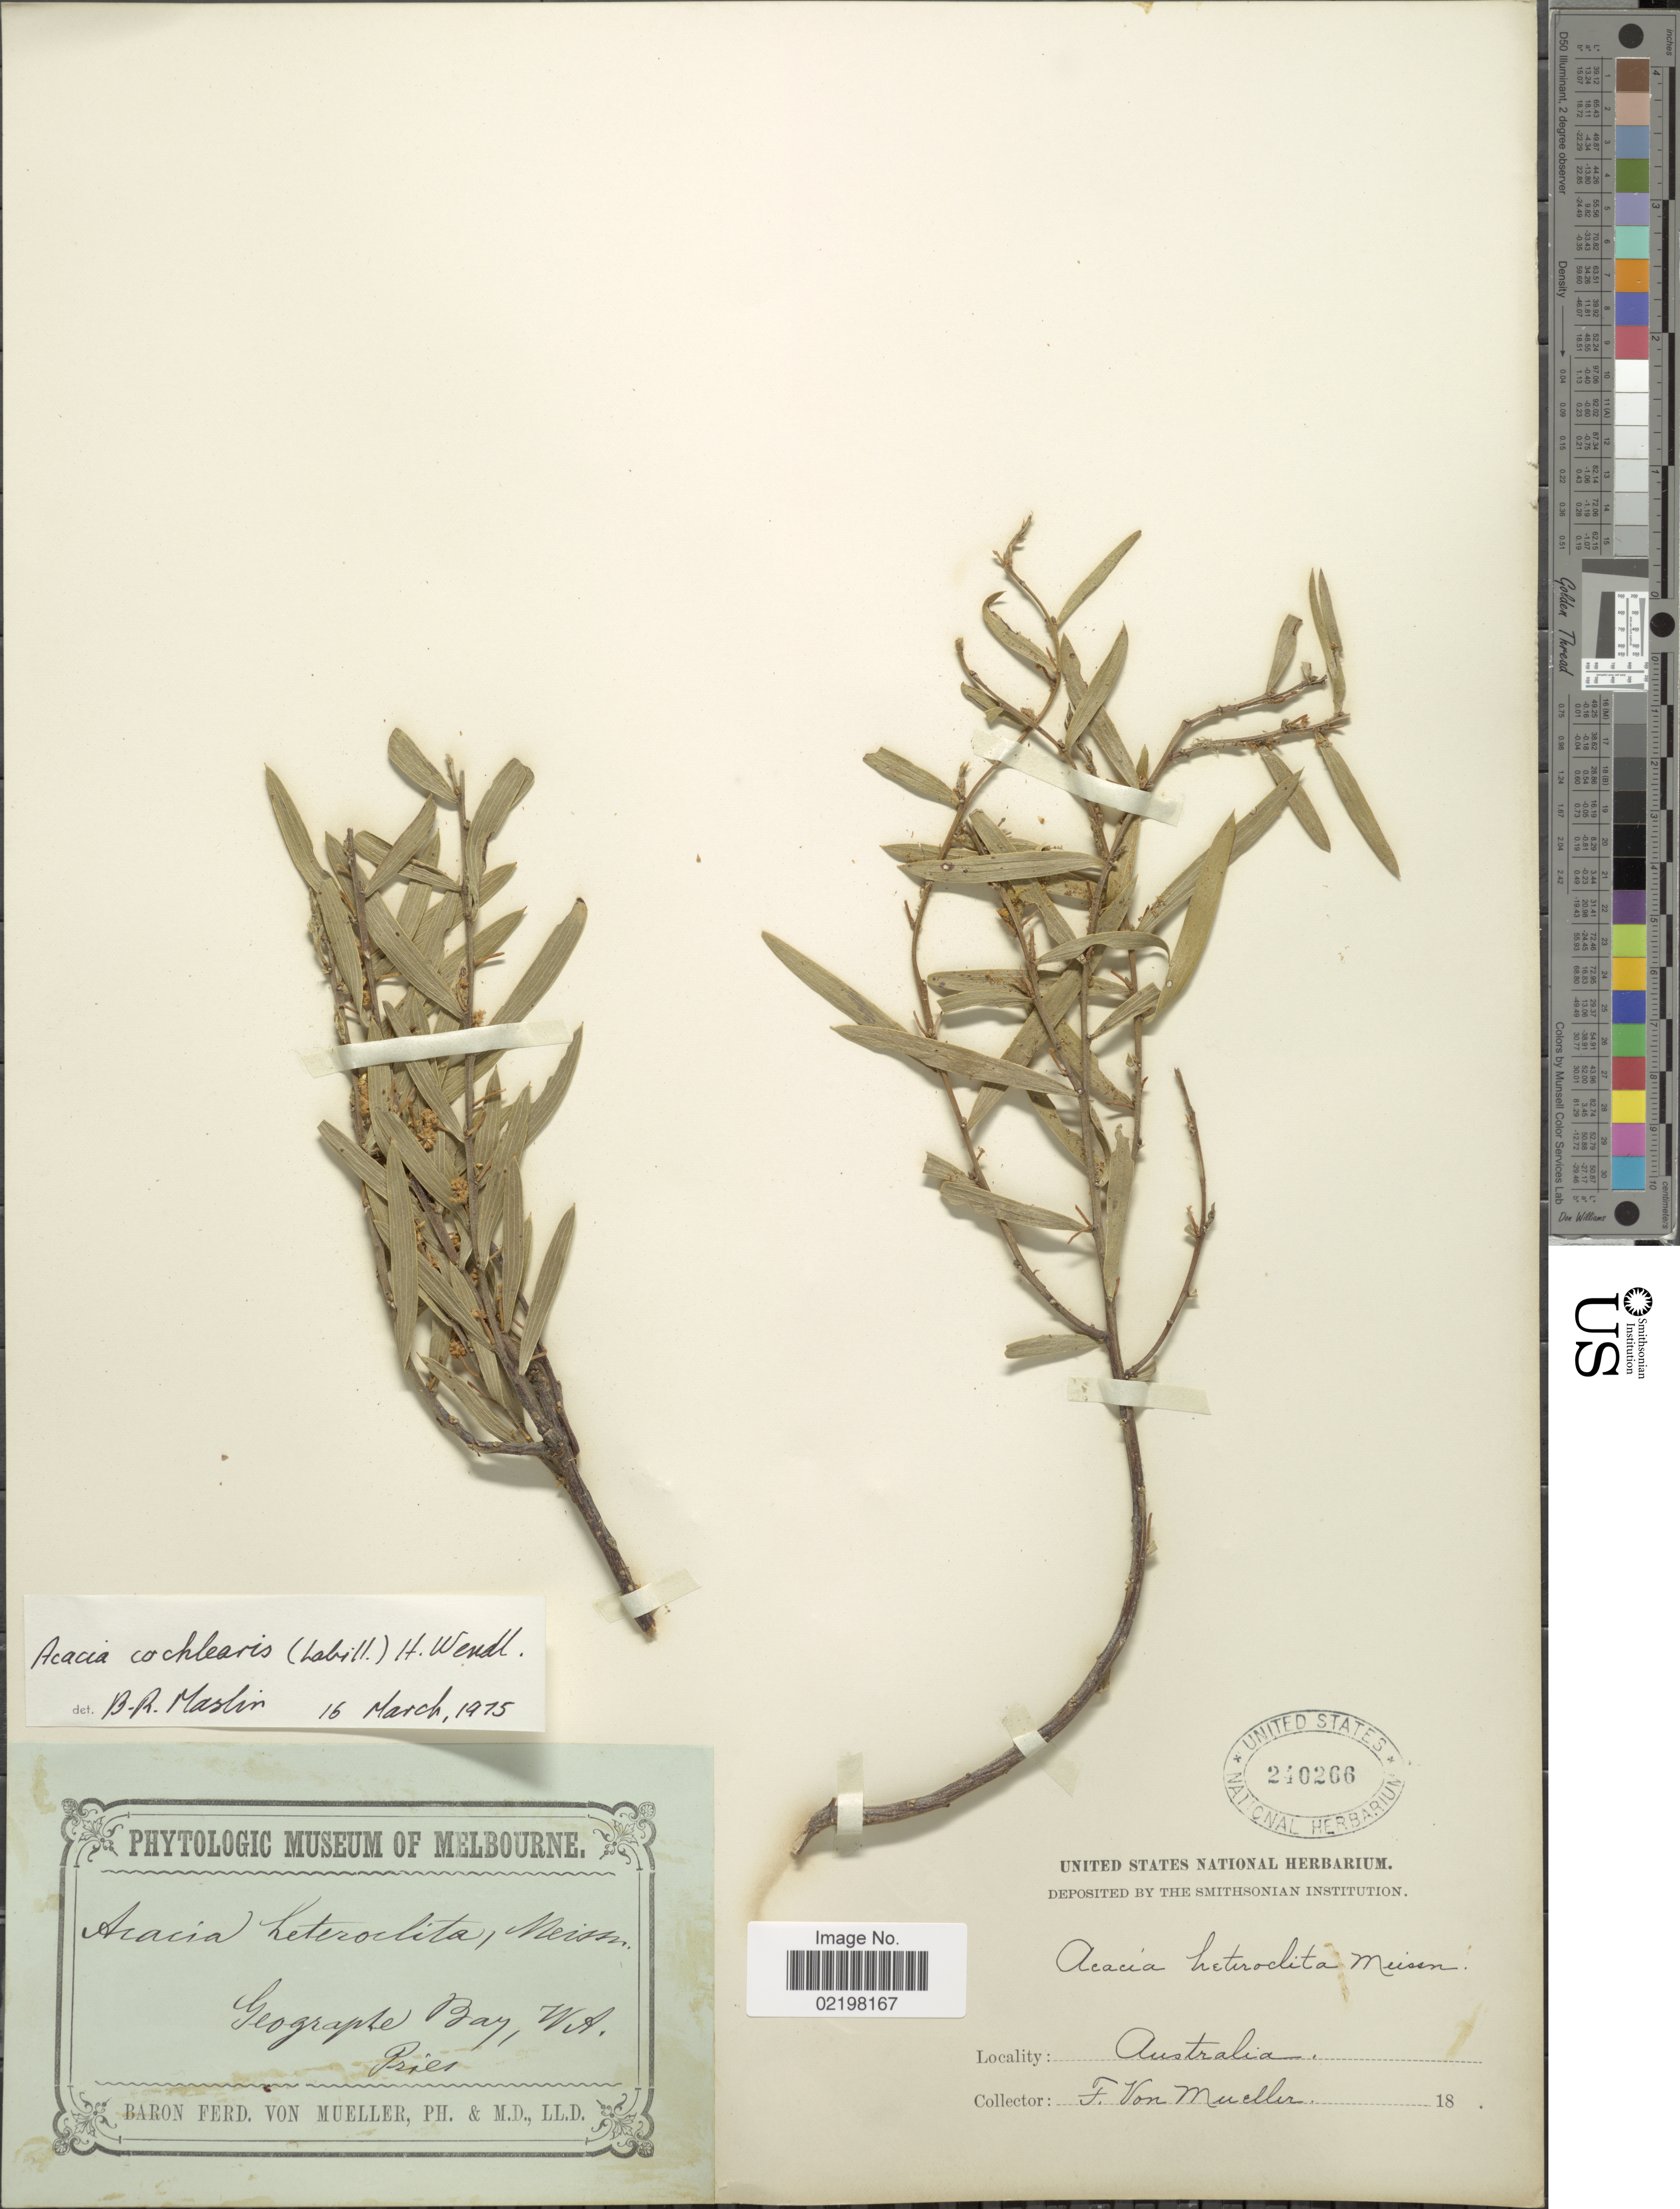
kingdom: Plantae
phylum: Tracheophyta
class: Magnoliopsida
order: Fabales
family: Fabaceae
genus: Acacia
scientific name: Acacia cochlearis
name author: (Labill.) J.C. Wendl.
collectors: F. von Mueller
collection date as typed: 18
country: Australia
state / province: Western Australia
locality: Geographe Bay, W.A.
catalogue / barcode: US 240266